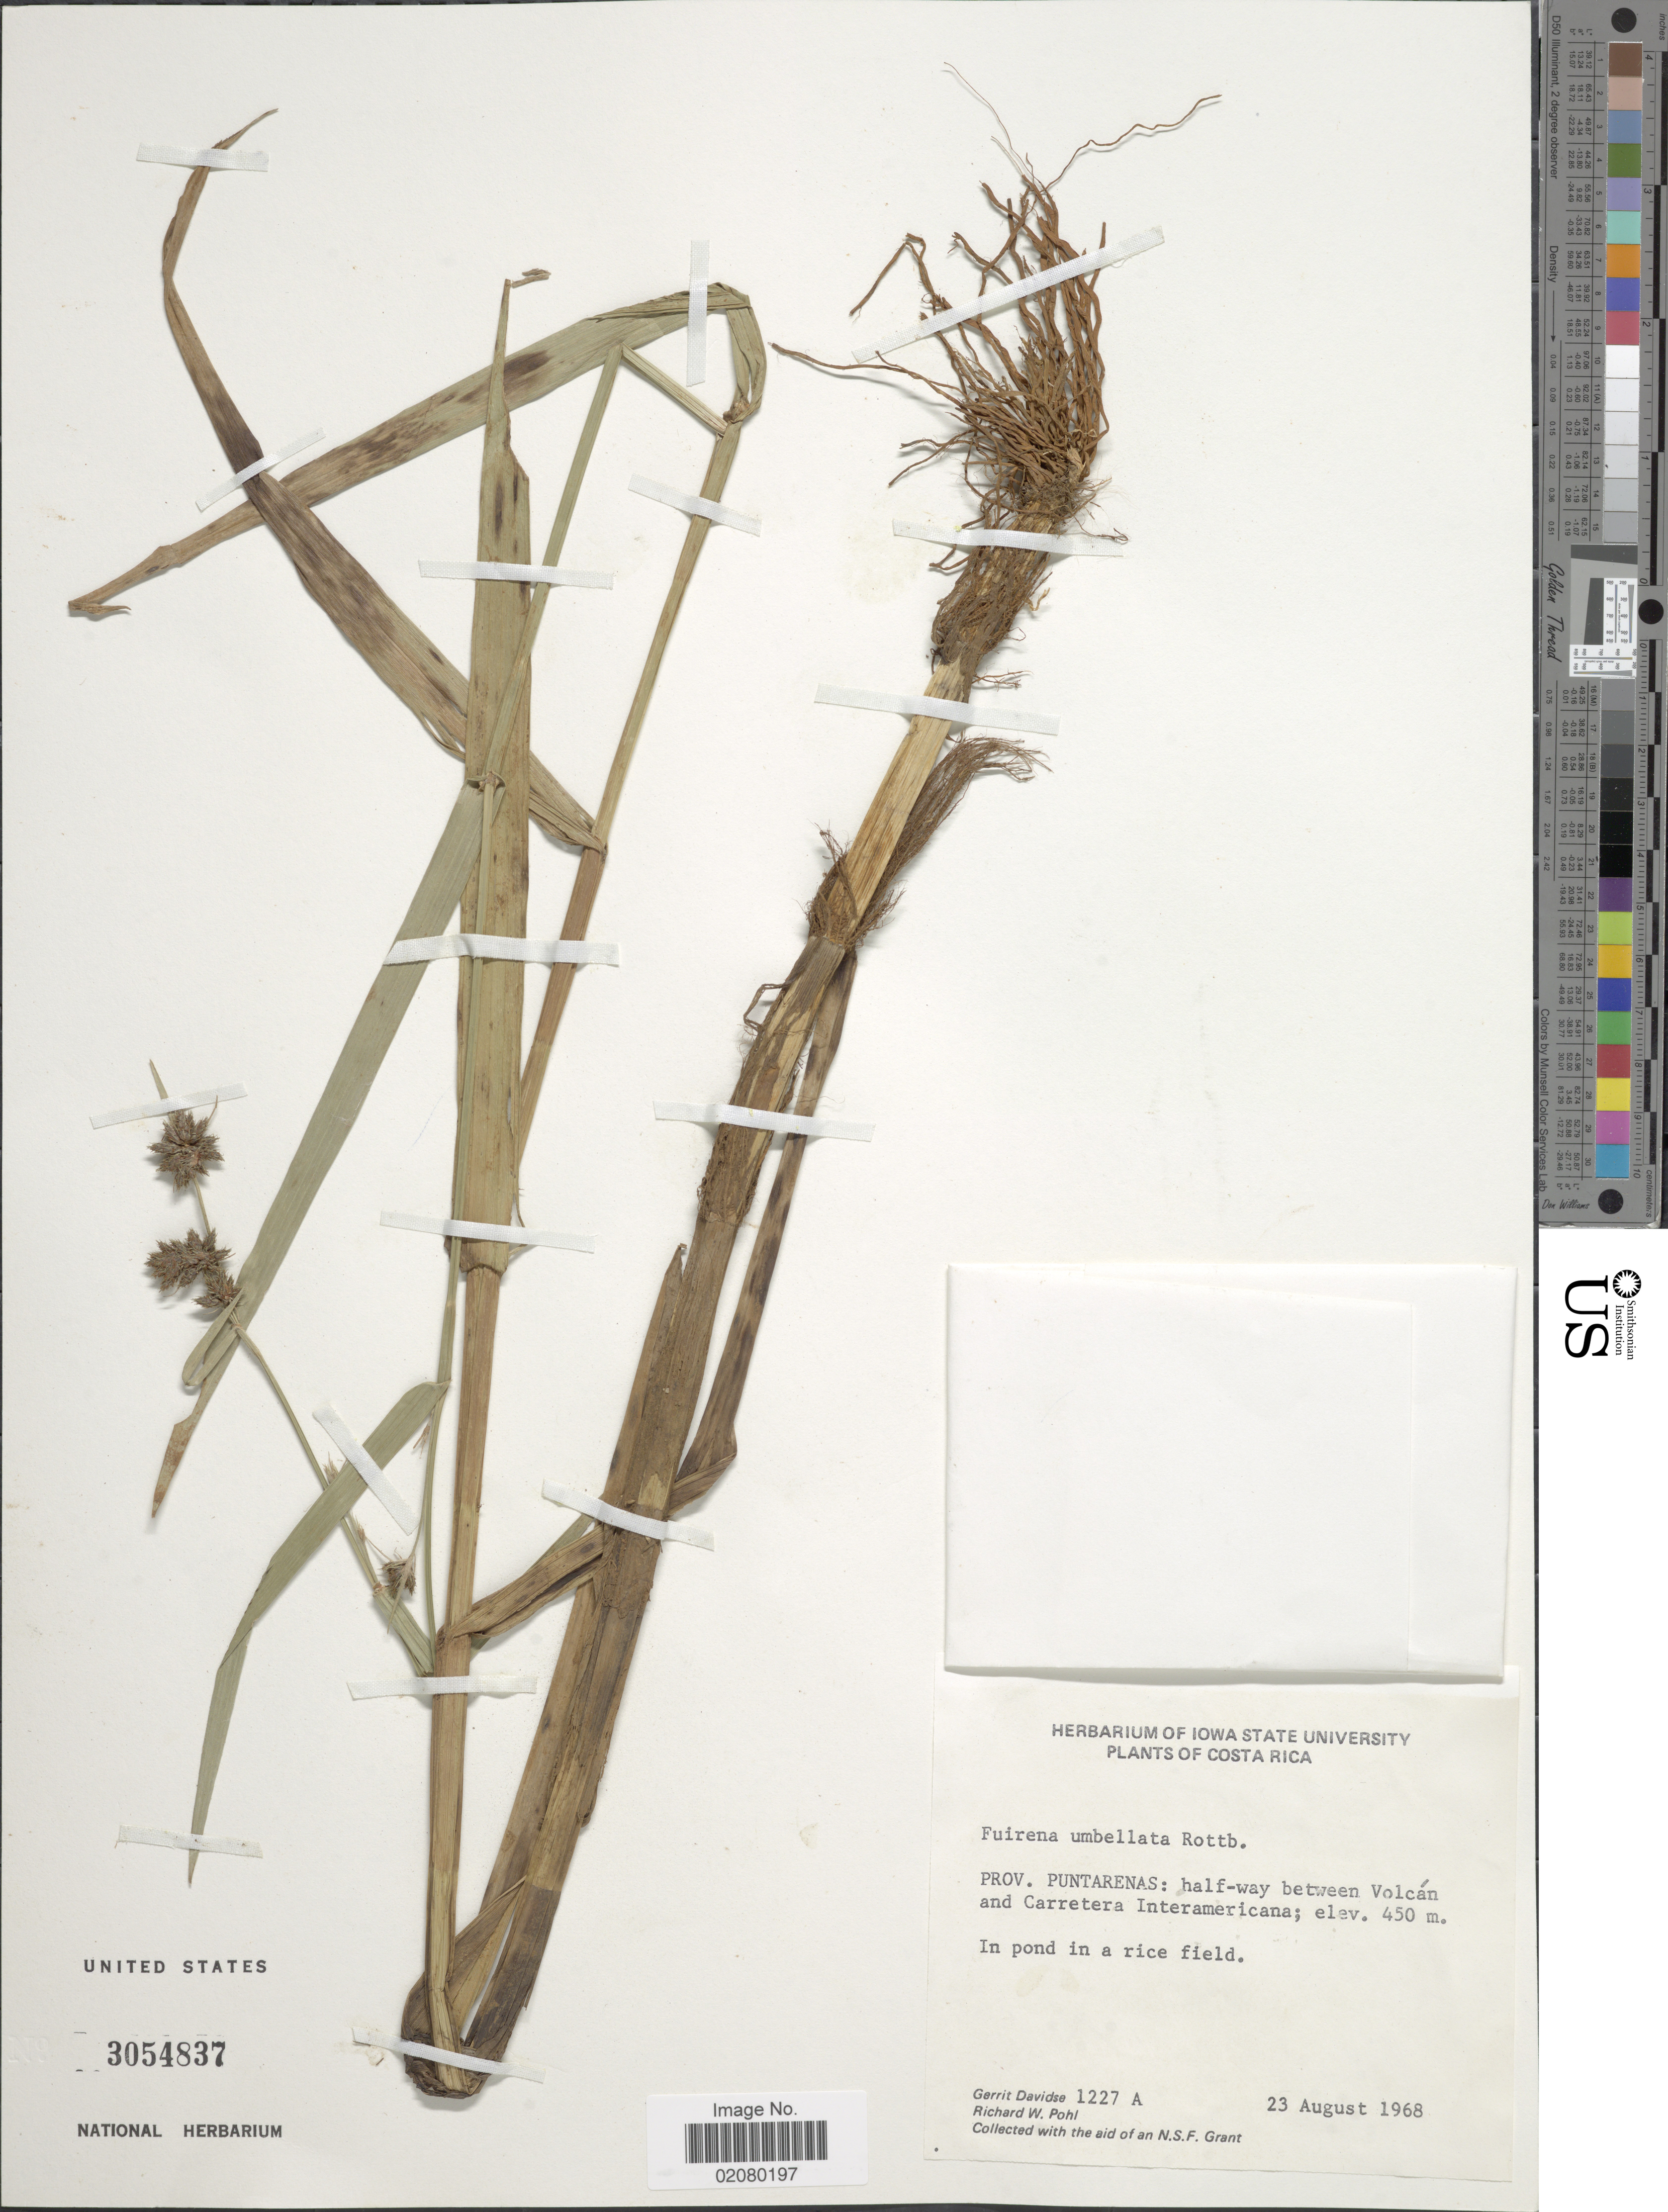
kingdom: Plantae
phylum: Tracheophyta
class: Liliopsida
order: Poales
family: Cyperaceae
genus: Fuirena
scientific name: Fuirena umbellata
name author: Rottb.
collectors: G. Davidse & R. W. Pohl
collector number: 1227A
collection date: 1968-08-23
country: Costa Rica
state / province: Puntarenas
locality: Prov. Puntarenas: half-way between Volcan and Carretera Interamericana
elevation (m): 450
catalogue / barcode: US 3054837